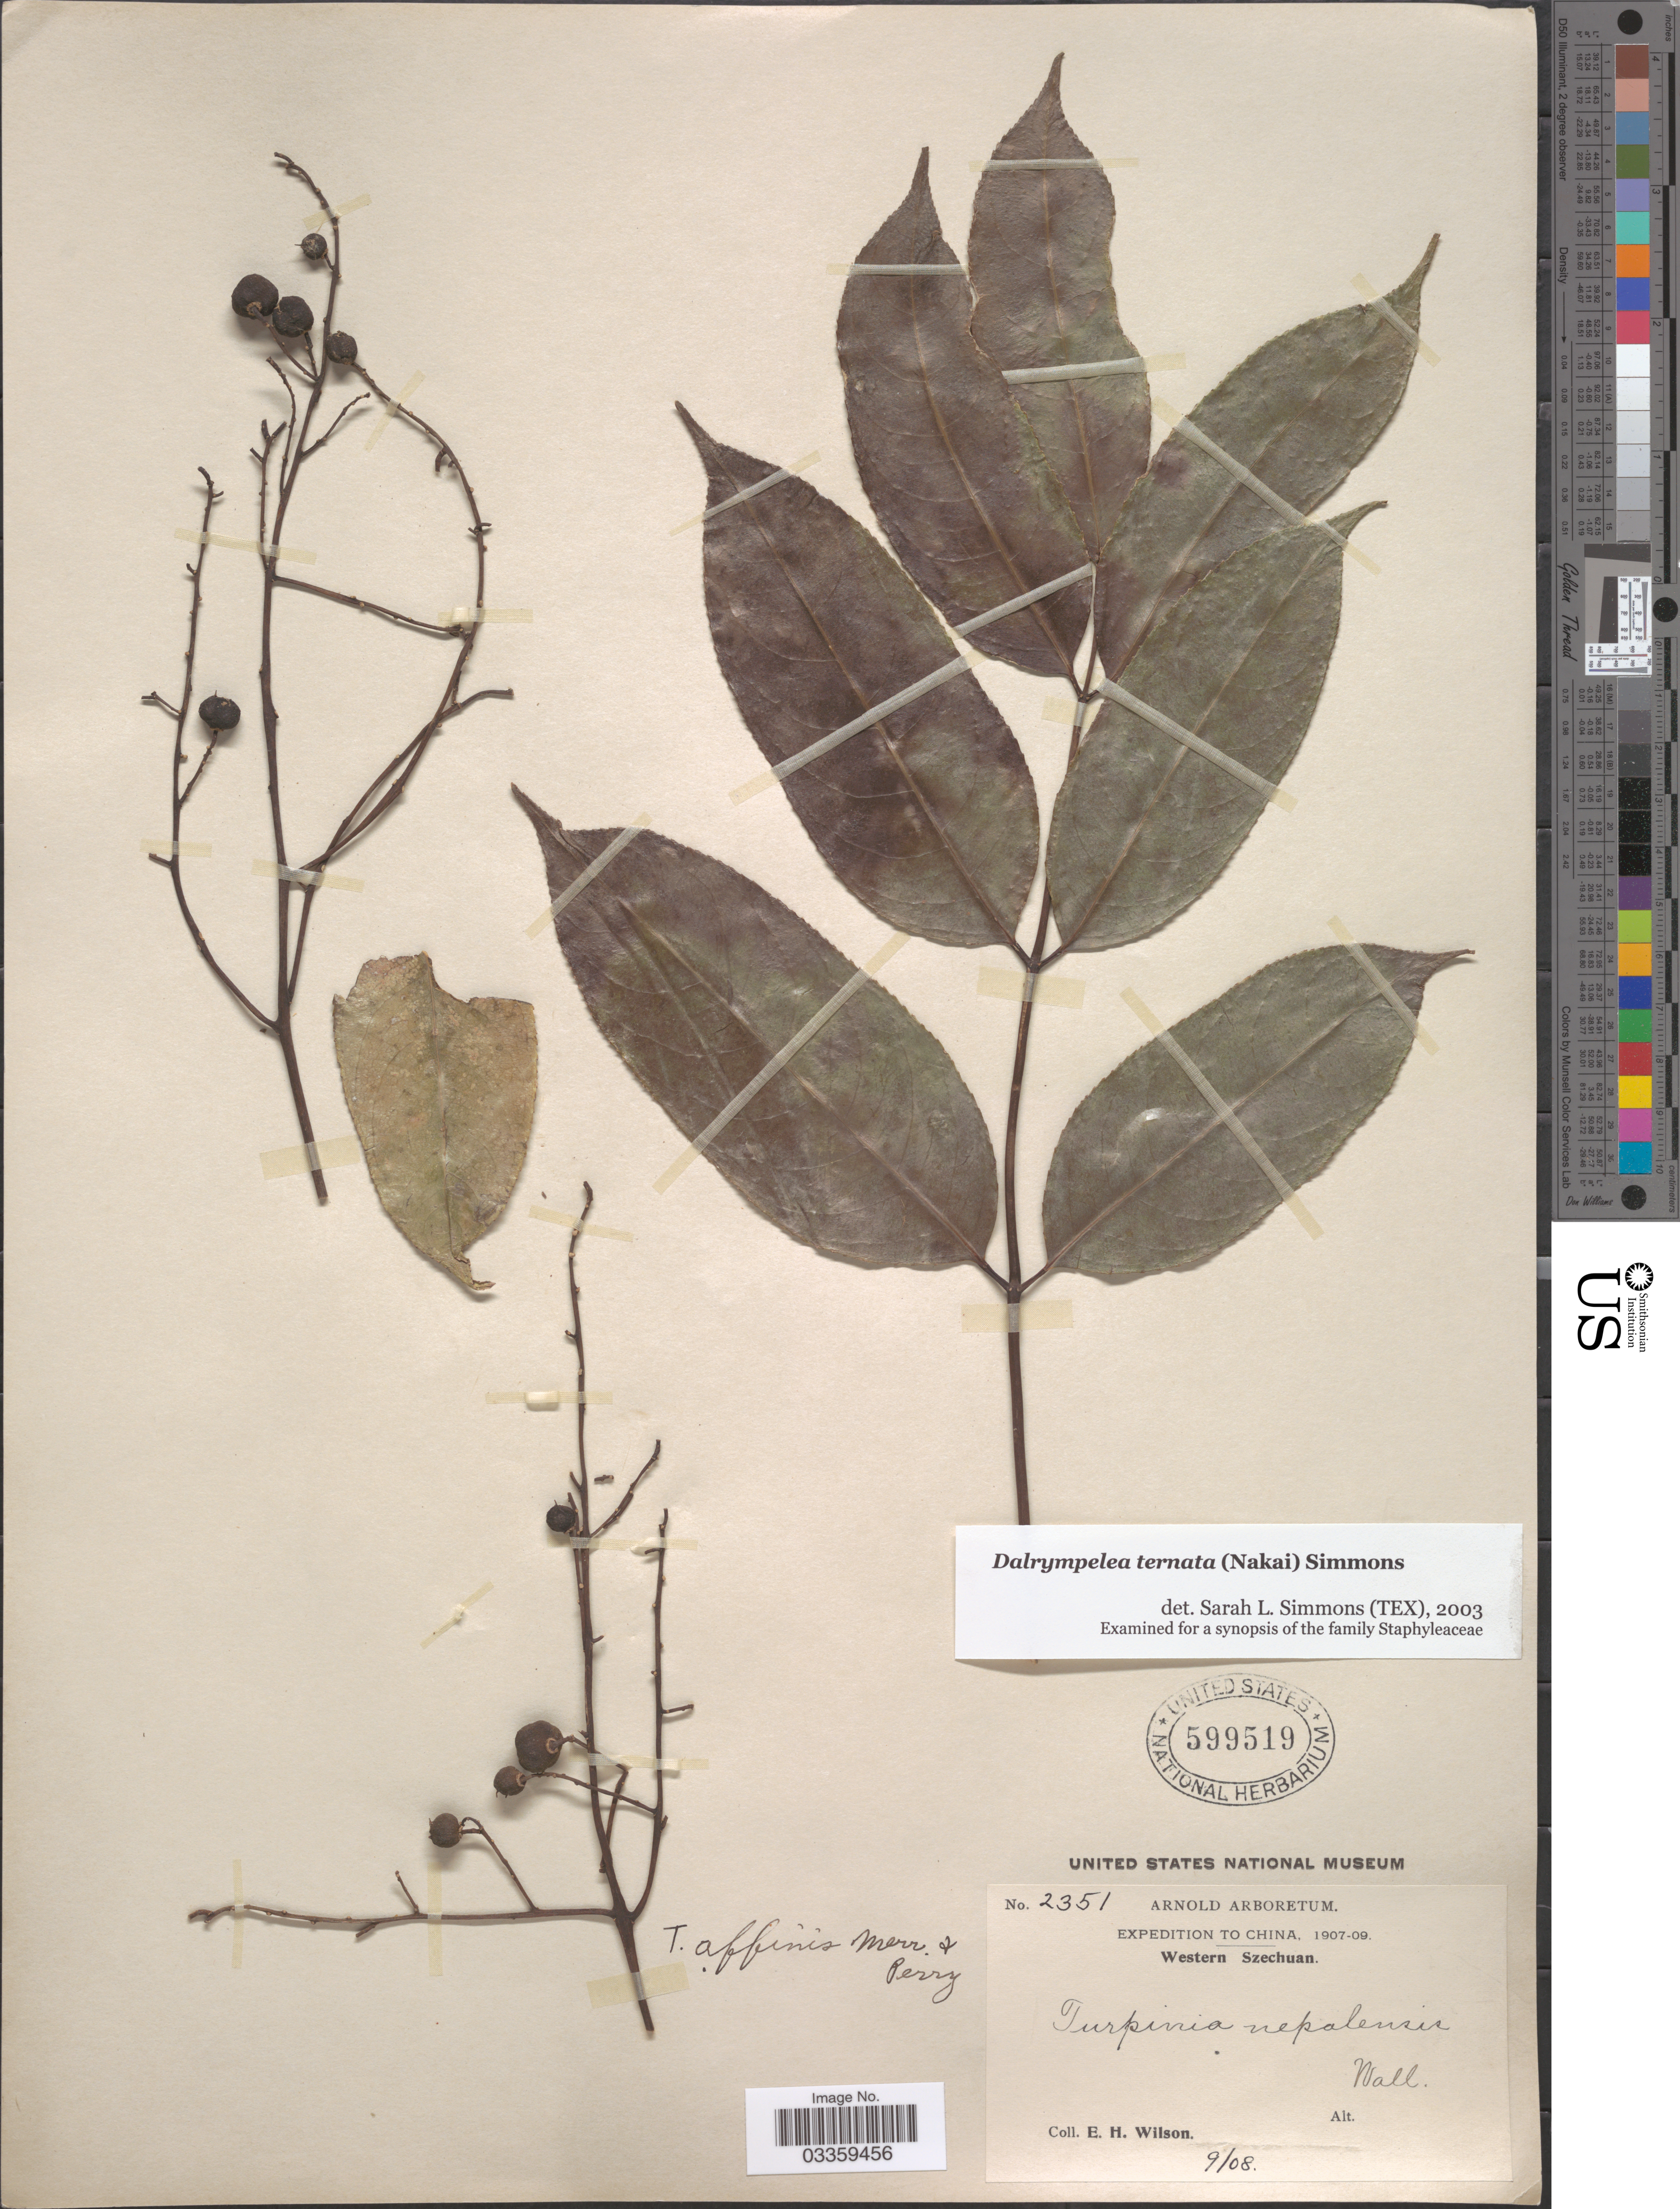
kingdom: Plantae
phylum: Tracheophyta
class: Magnoliopsida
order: Crossosomatales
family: Staphyleaceae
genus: Turpinia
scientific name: Turpinia ternata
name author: Nakai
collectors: E. Wilson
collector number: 2351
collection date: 1908-09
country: China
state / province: Sichuan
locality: Western Szechuan.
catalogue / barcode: US 599519